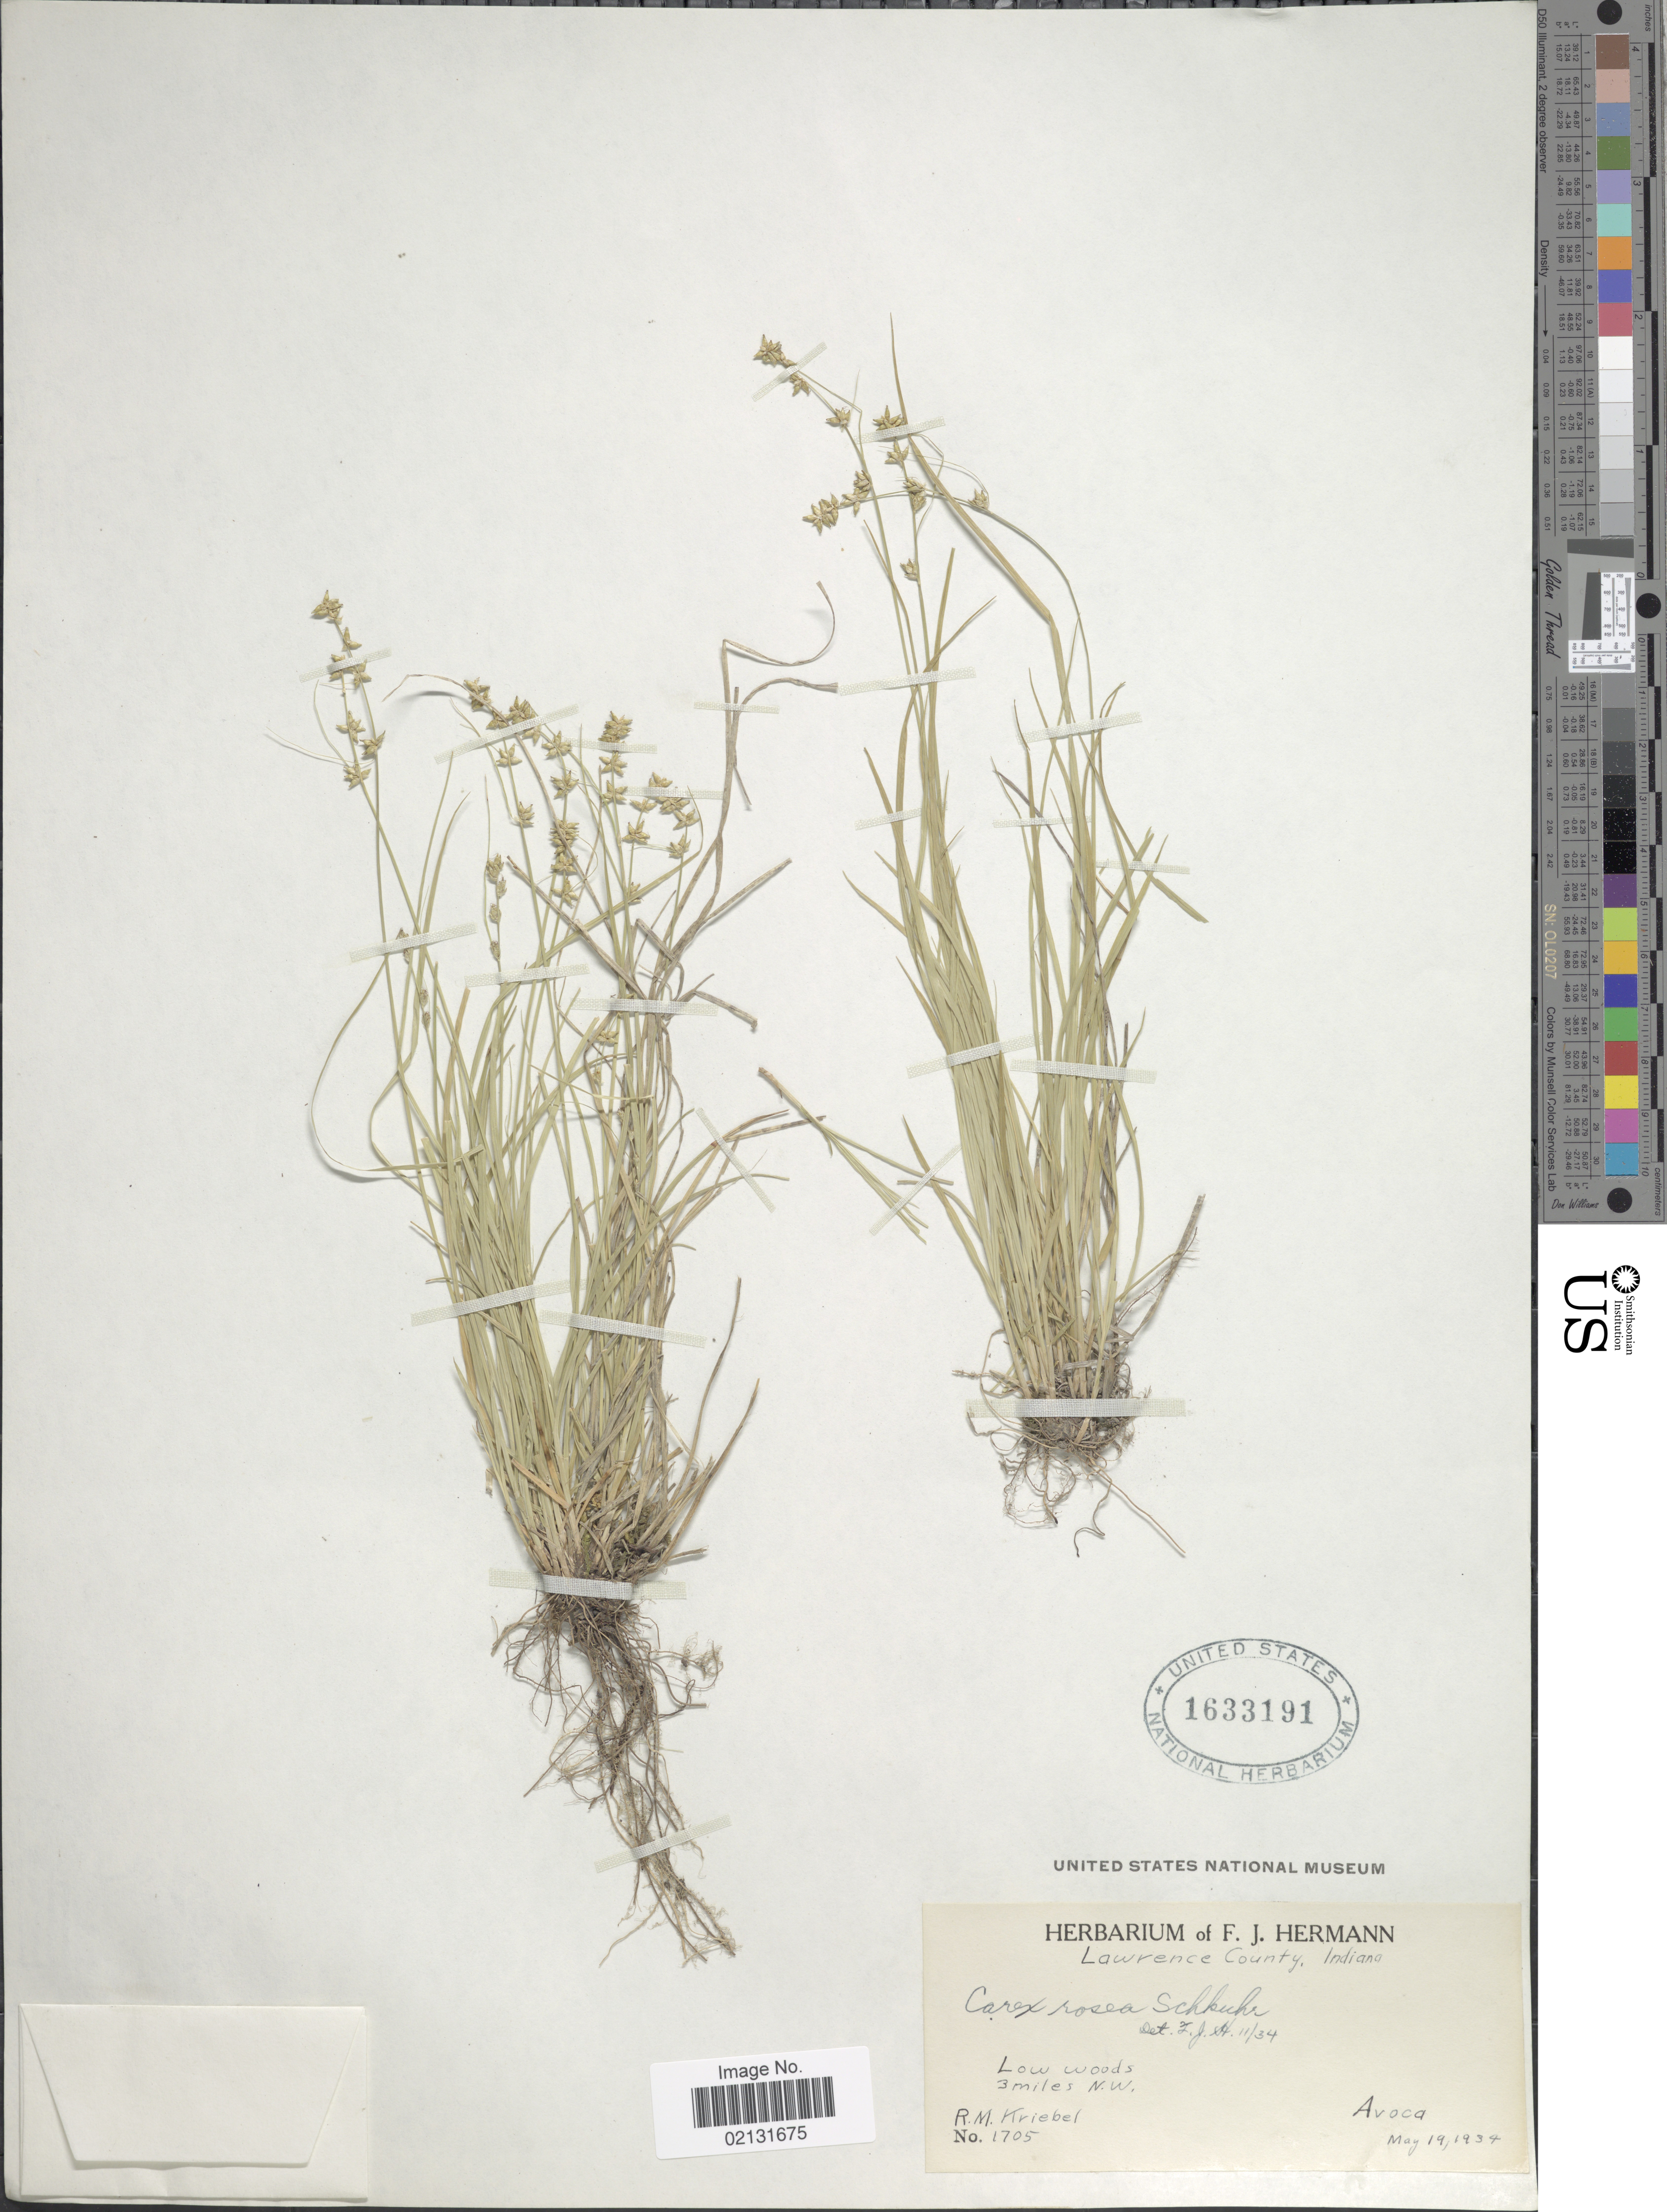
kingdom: Plantae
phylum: Tracheophyta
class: Liliopsida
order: Poales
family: Cyperaceae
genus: Carex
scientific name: Carex rosea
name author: Willd.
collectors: R. M. Kriebel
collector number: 1705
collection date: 1934-05-19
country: United States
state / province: Indiana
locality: Lawrence County, low woods, 3 miles N.W. Avoca.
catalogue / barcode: US 1633191